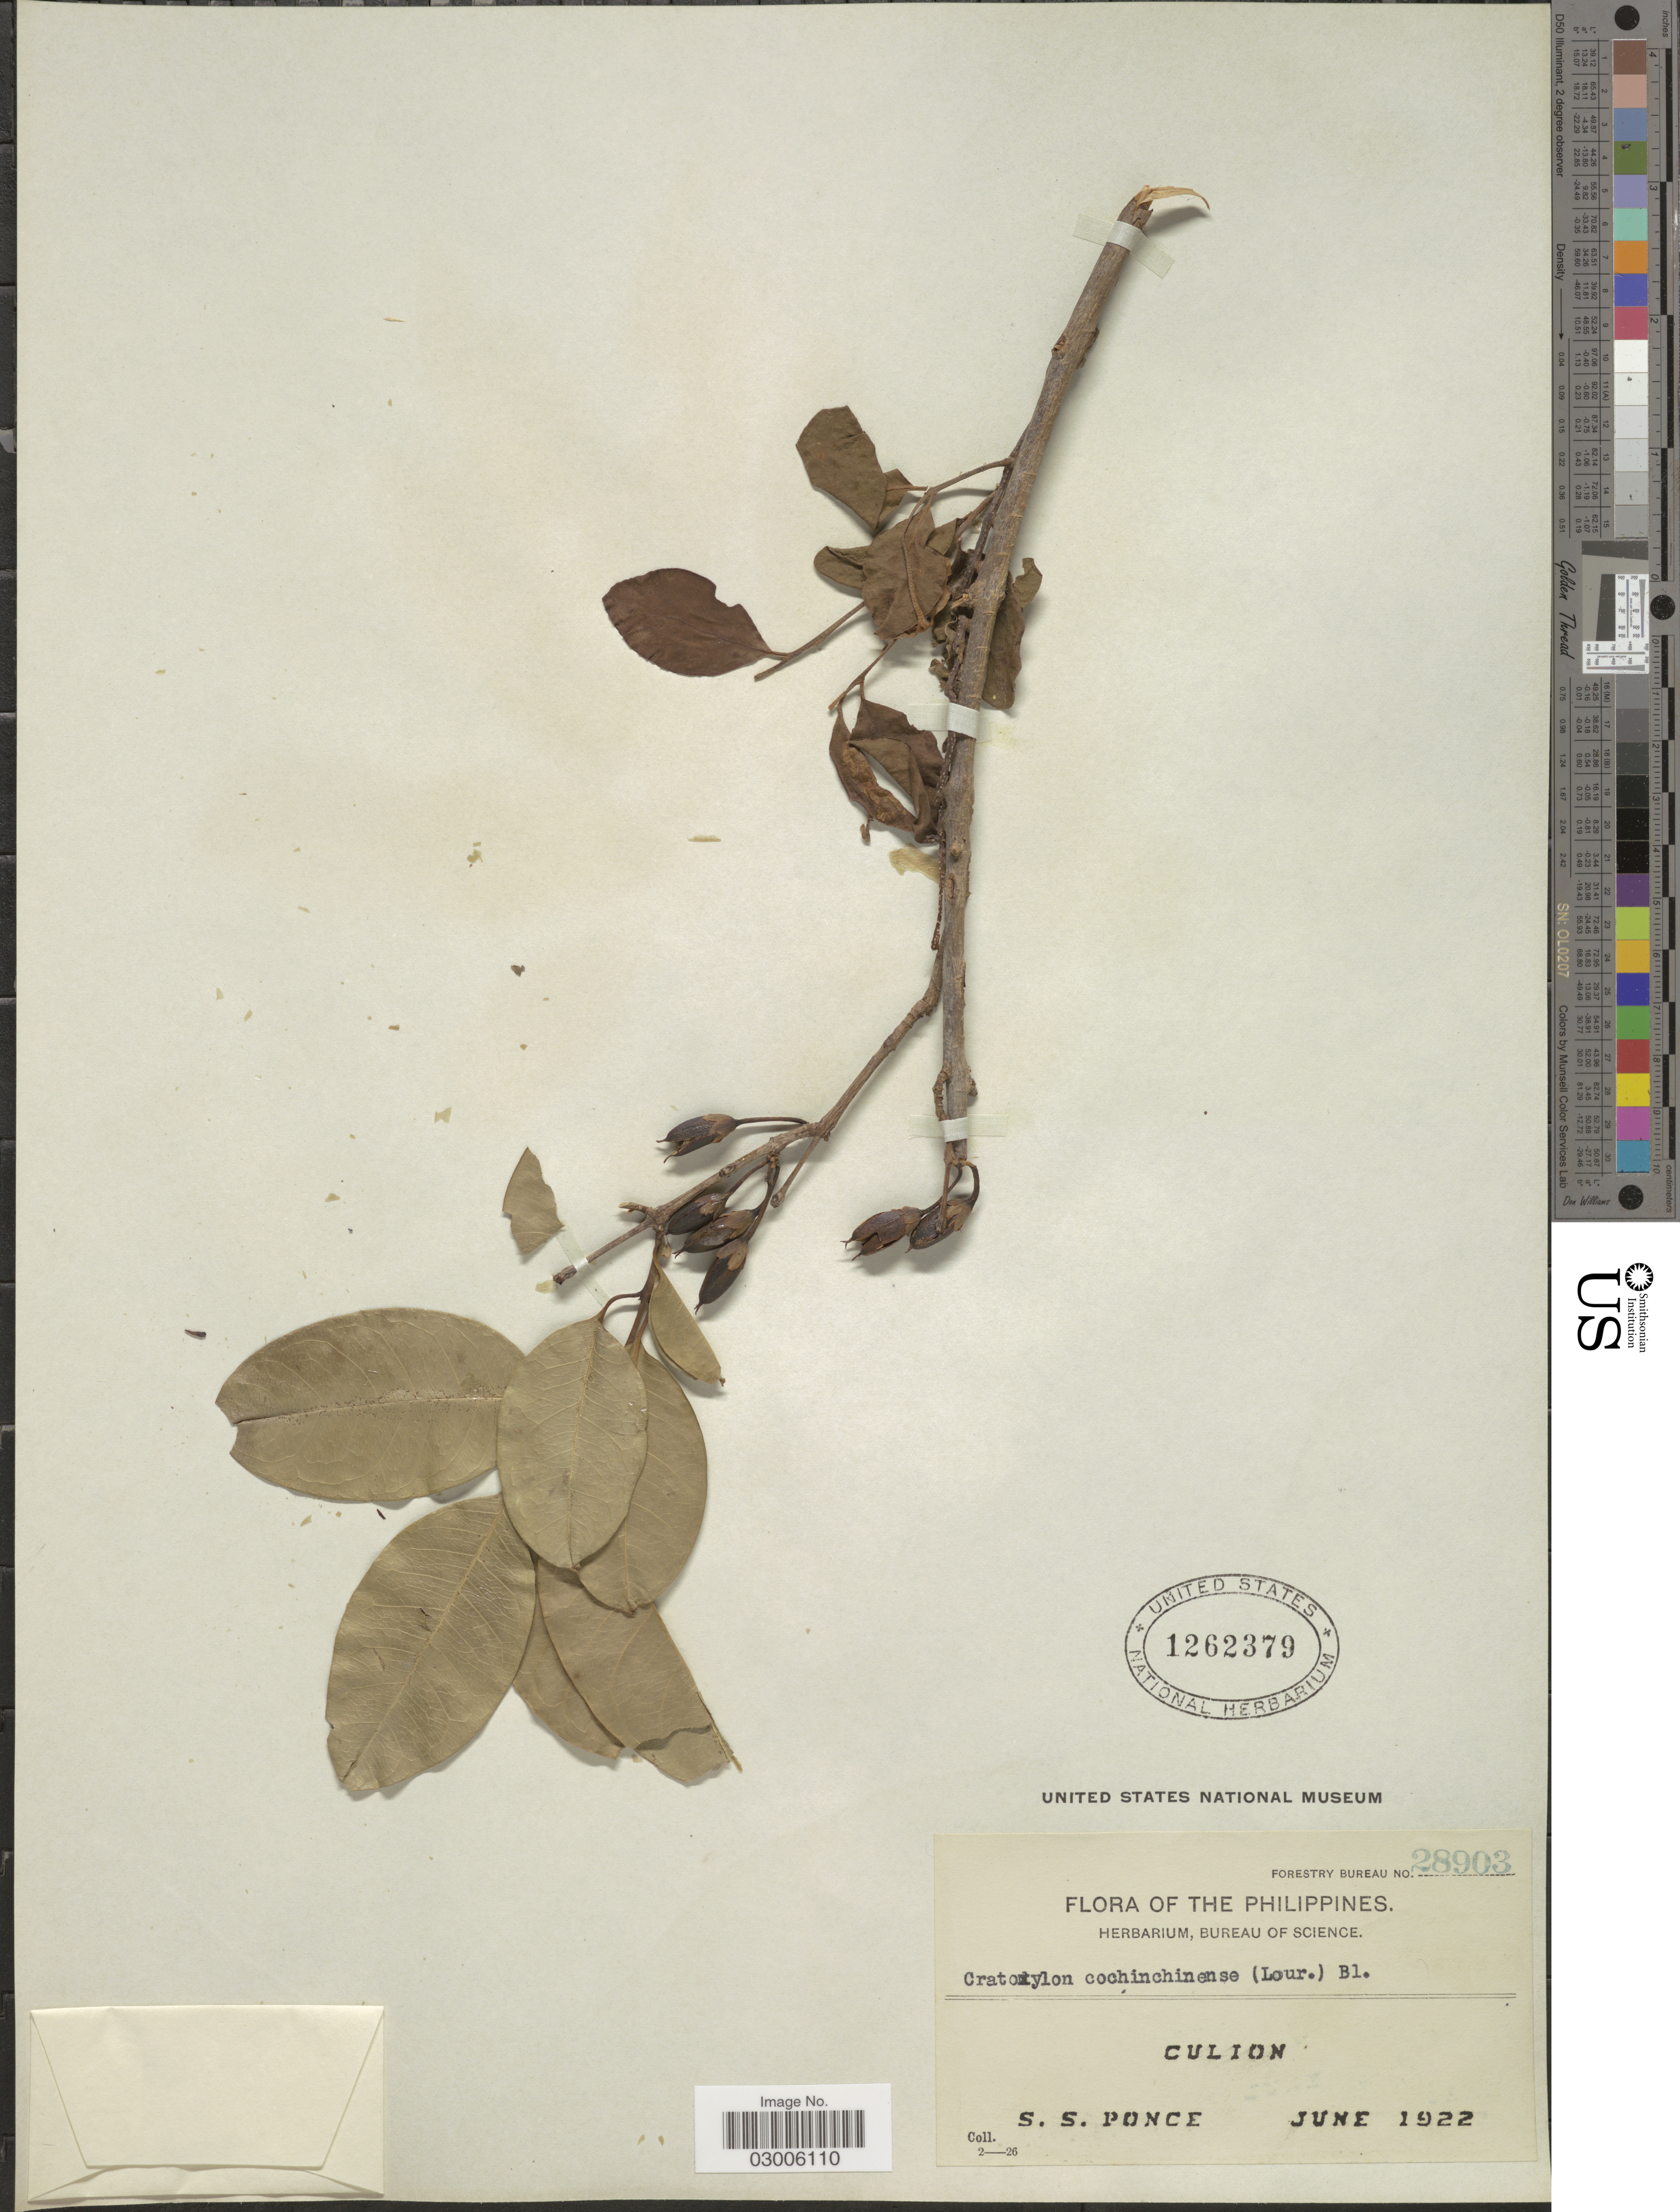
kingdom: Plantae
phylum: Tracheophyta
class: Magnoliopsida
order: Malpighiales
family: Hypericaceae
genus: Cratoxylum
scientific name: Cratoxylum cochinchinense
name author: (Lour.) Blume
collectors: S. Ponce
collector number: Forestry Bureau 28903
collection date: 1922-06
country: Philippines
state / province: Mimaropa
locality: Culion.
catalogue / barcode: US 1262379